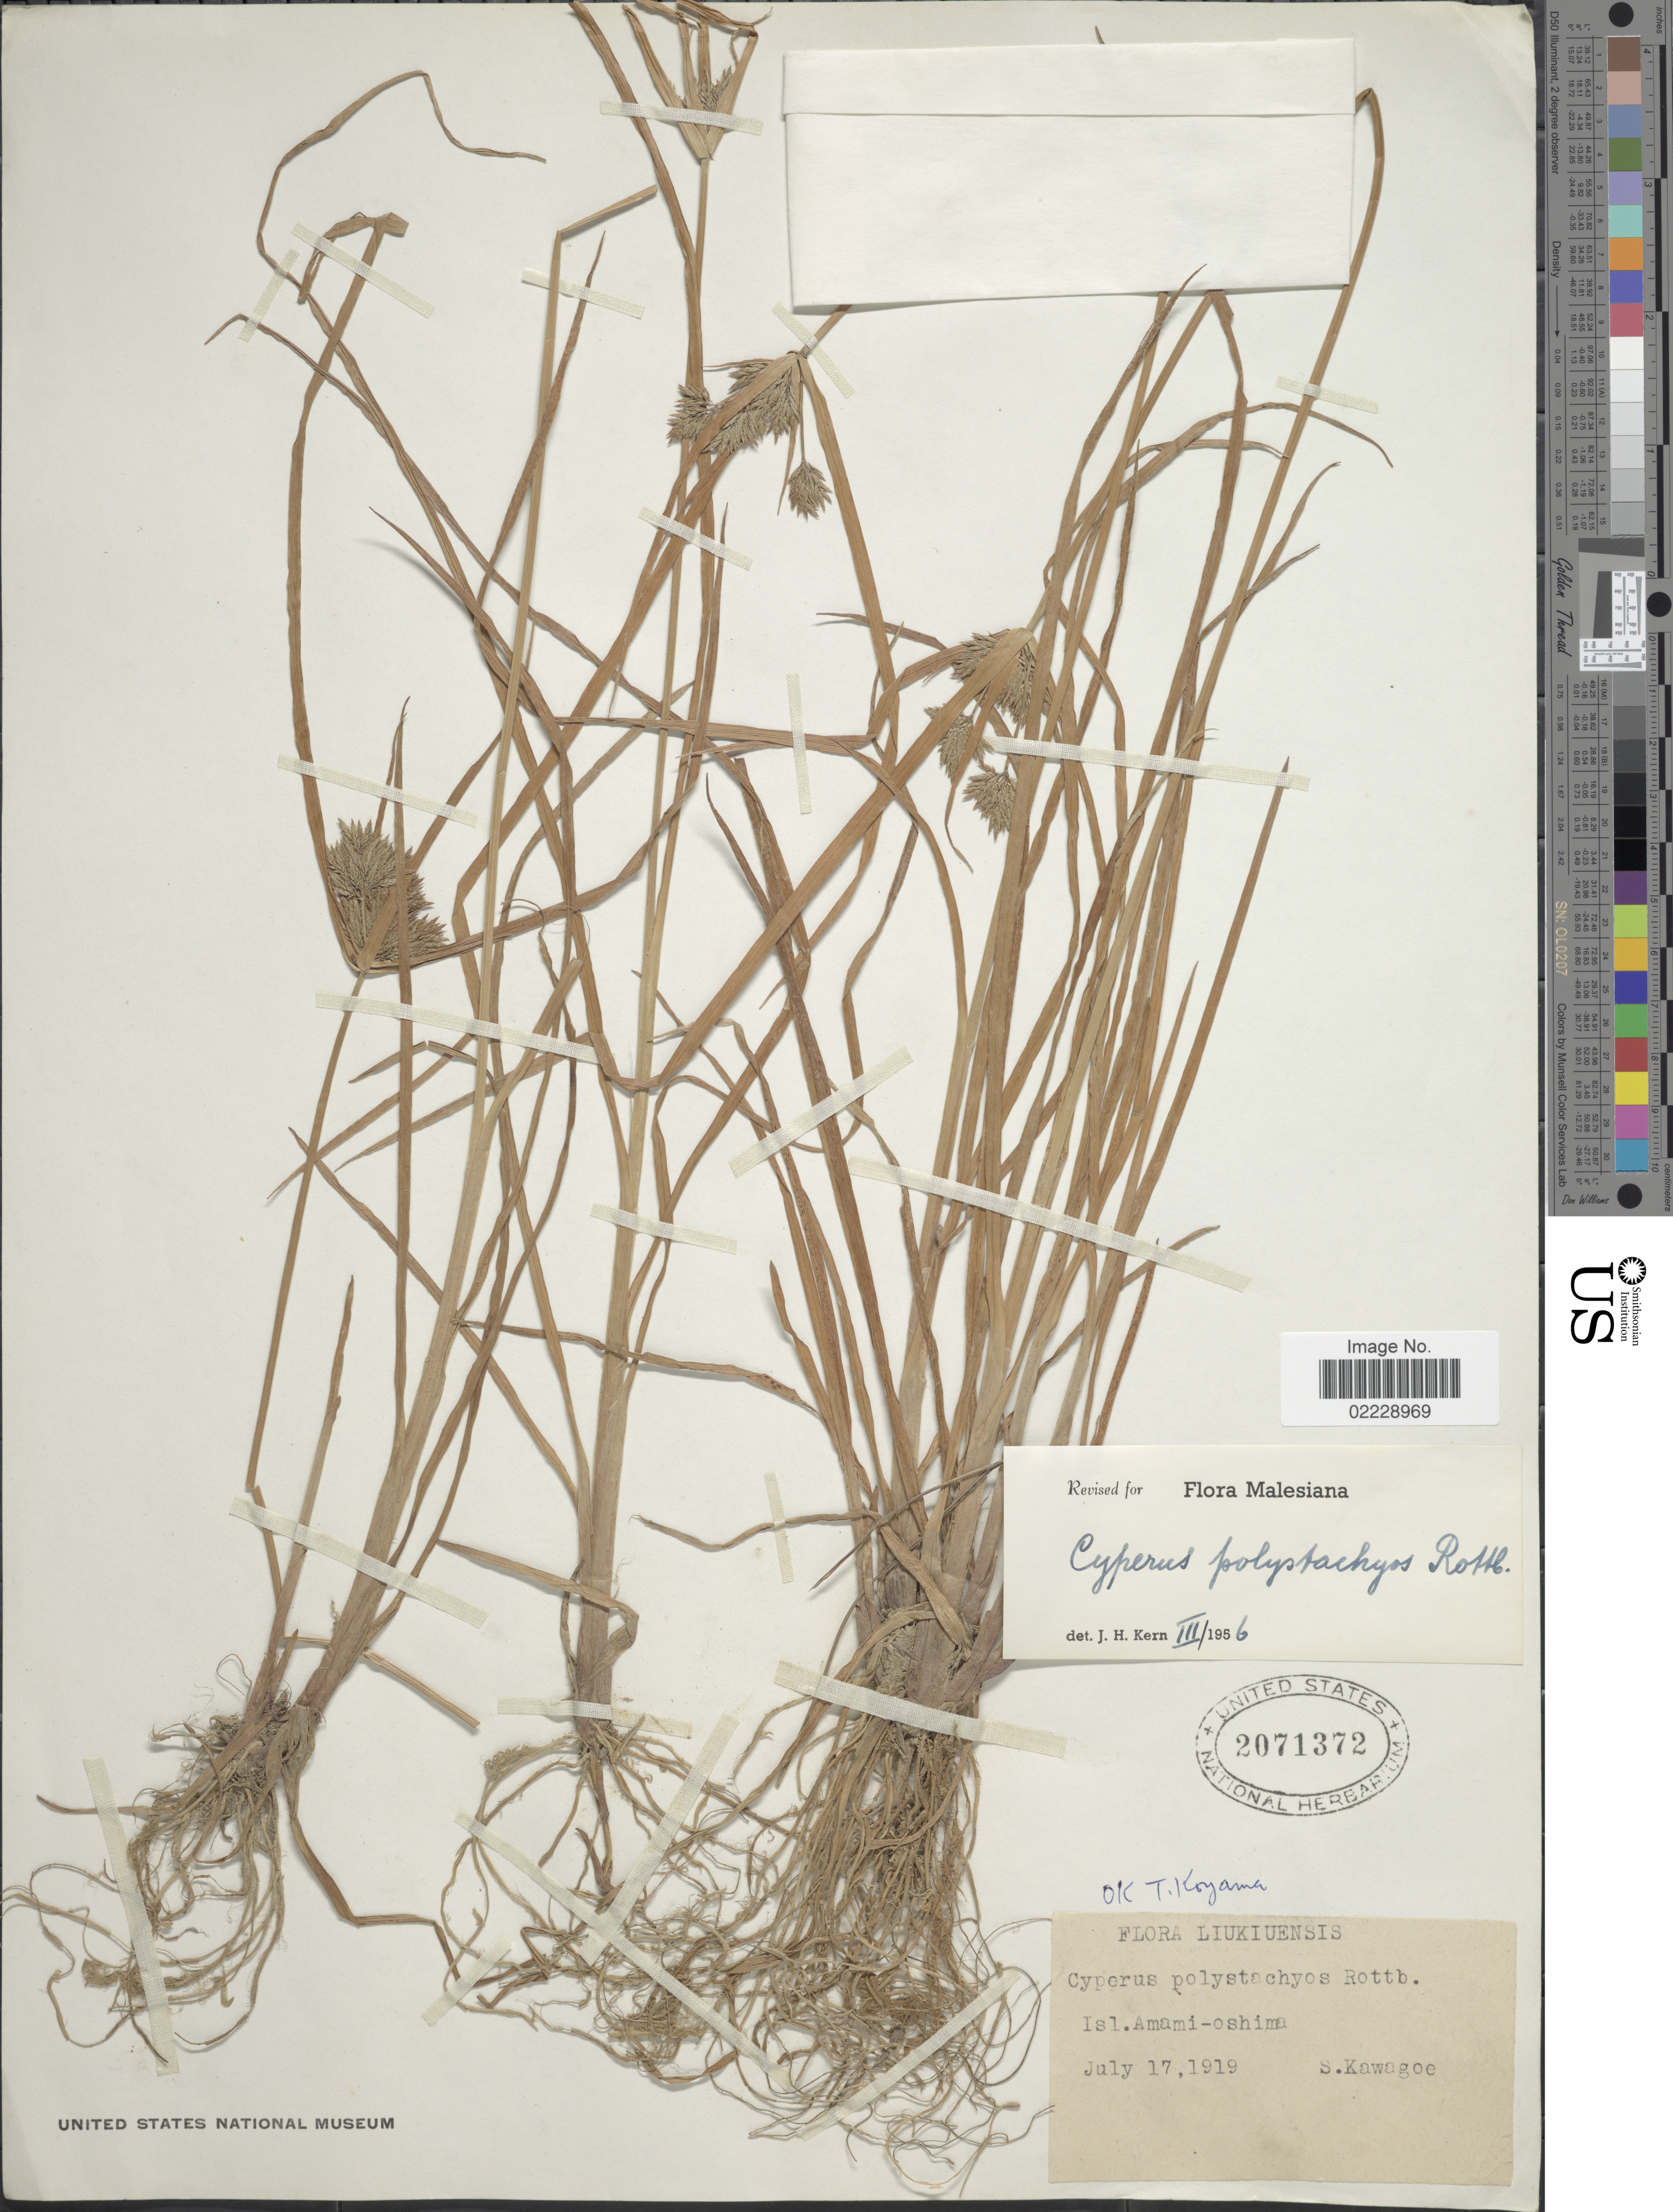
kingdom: Plantae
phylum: Tracheophyta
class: Liliopsida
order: Poales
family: Cyperaceae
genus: Cyperus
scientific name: Cyperus polystachyos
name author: Rottb.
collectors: S. Kawagoe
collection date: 1919-07-17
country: Japan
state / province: Okinawa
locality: Liukiuensis. Isl. Amami-oshima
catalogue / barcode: US 2071372